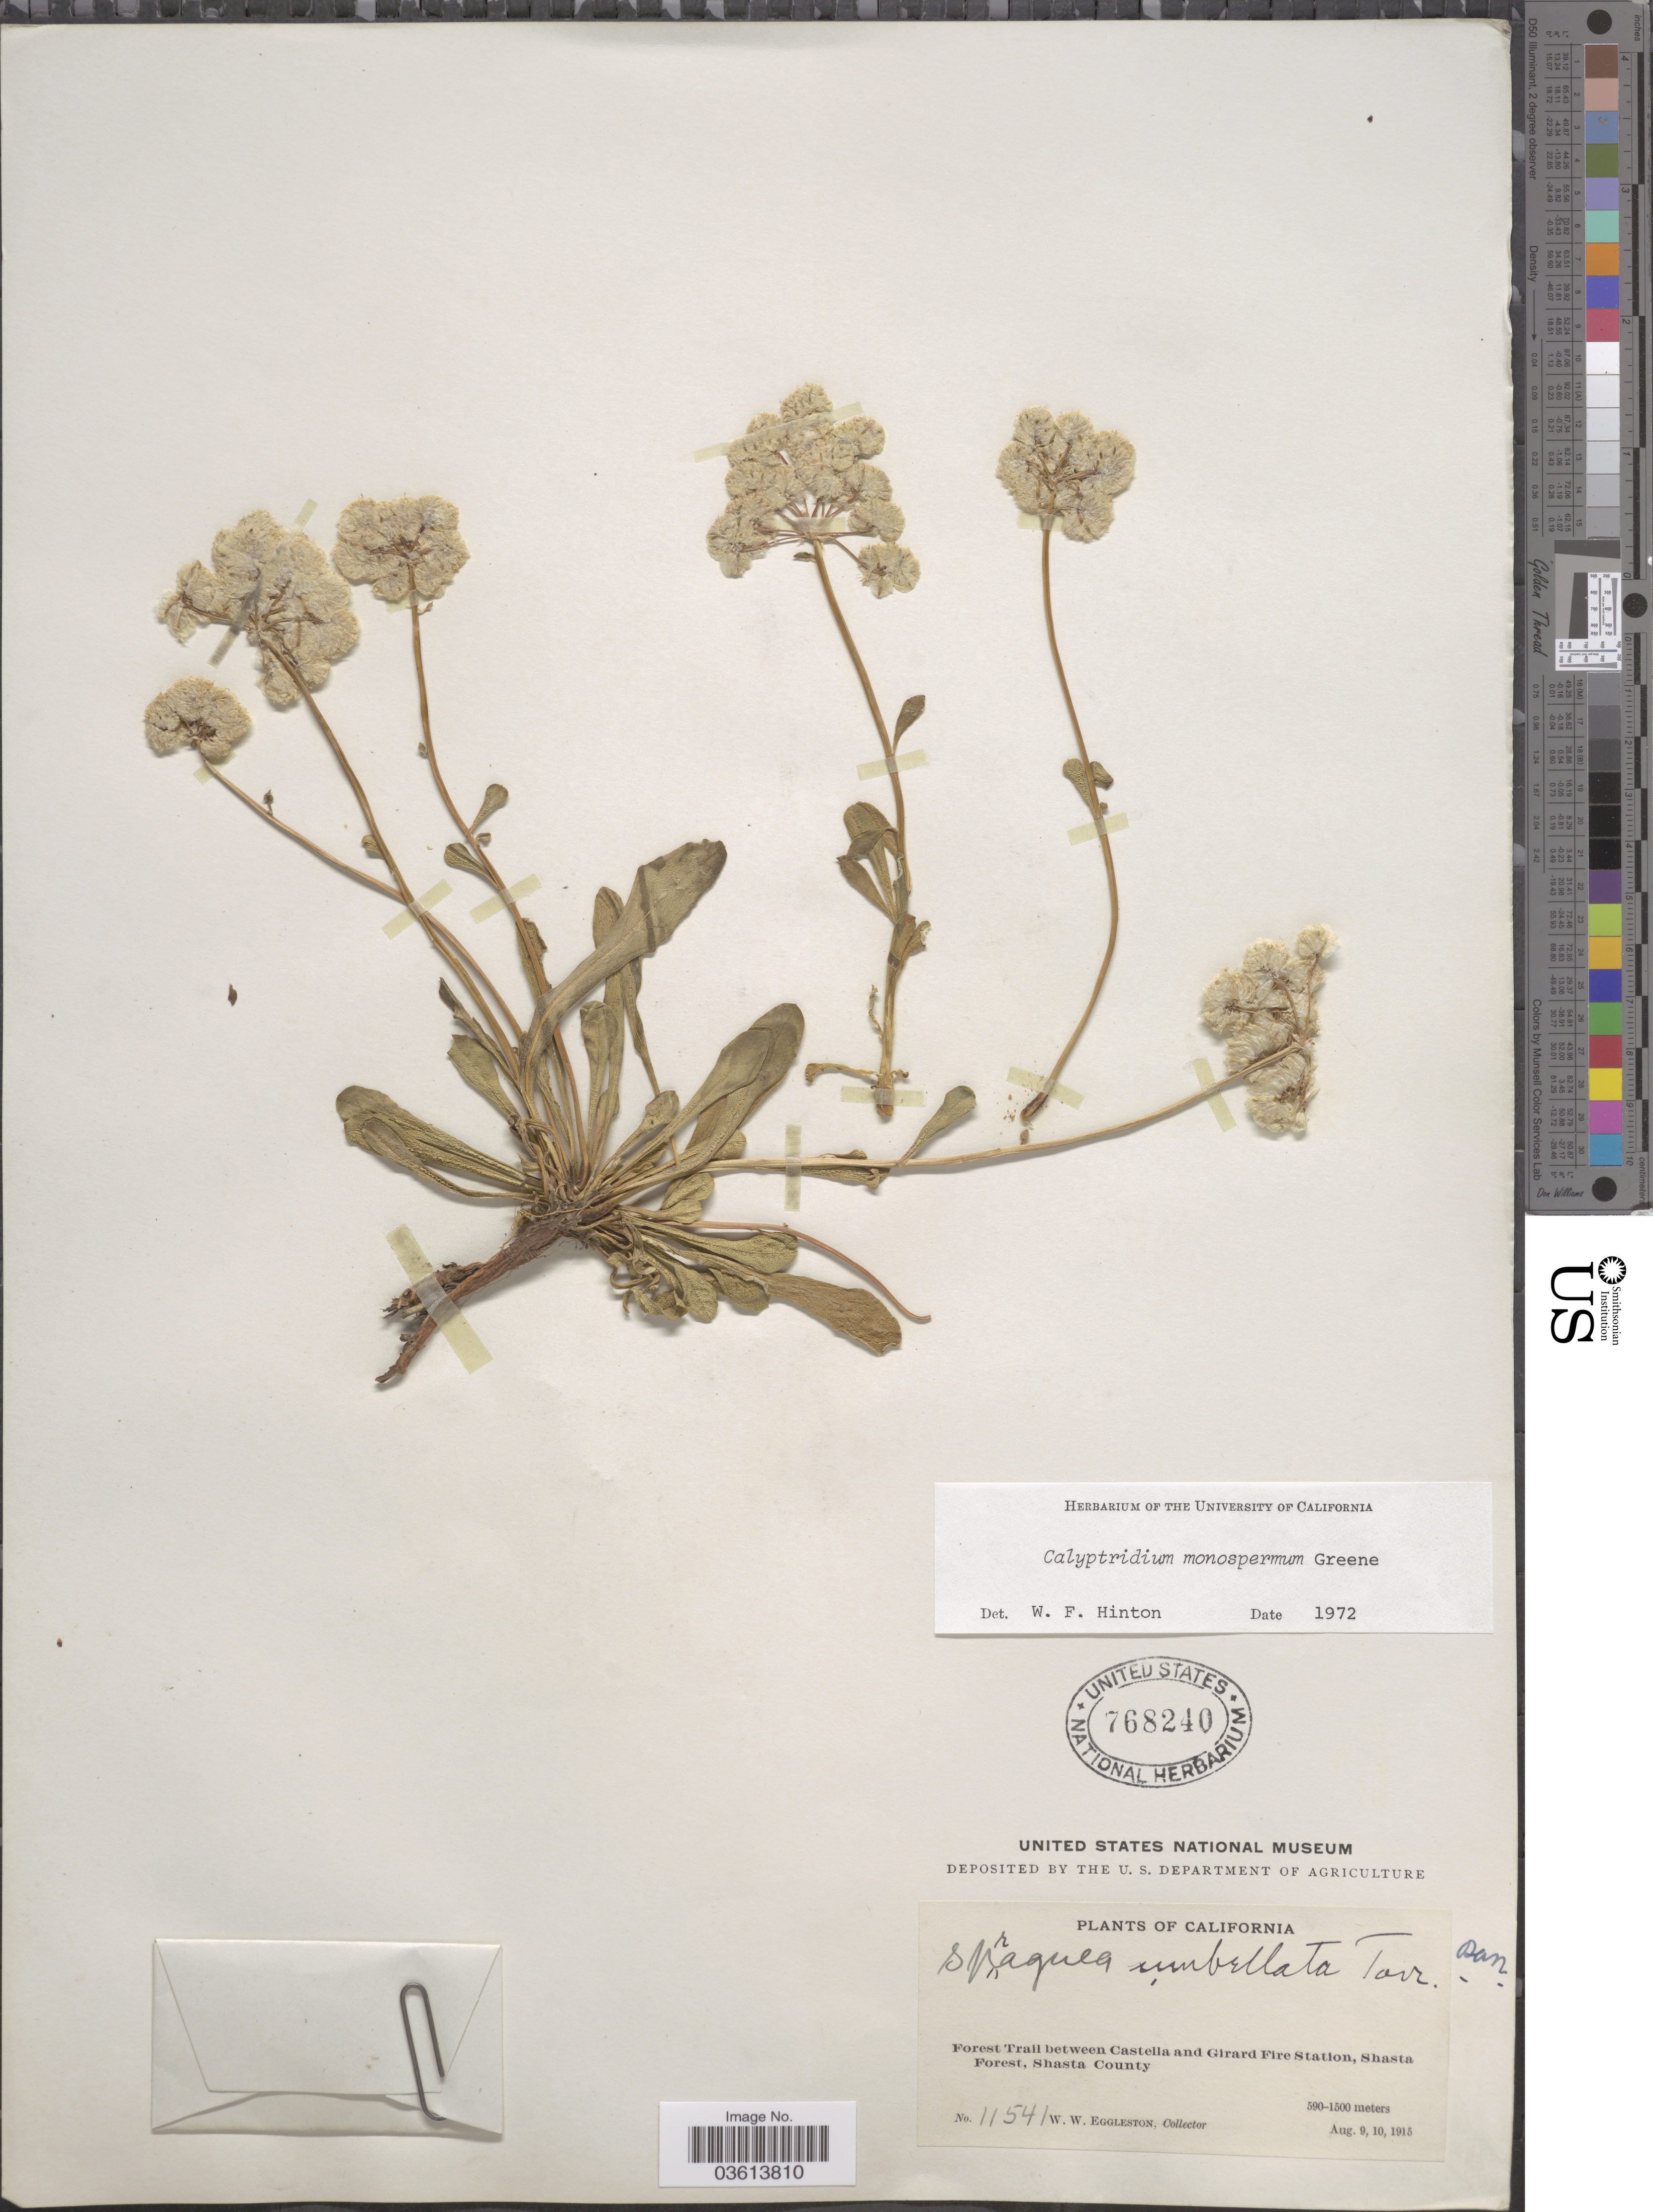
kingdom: Plantae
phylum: Tracheophyta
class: Magnoliopsida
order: Caryophyllales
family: Montiaceae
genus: Calyptridium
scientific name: Calyptridium monospermum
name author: Greene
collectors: W. W. Eggleston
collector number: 11541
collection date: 1915-08-09/1915-08-10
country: United States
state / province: California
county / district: Shasta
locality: Forest Trail between Castella and Girard Fire Station, Shasta Forest, Shasta County.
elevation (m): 590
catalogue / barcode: US 768240